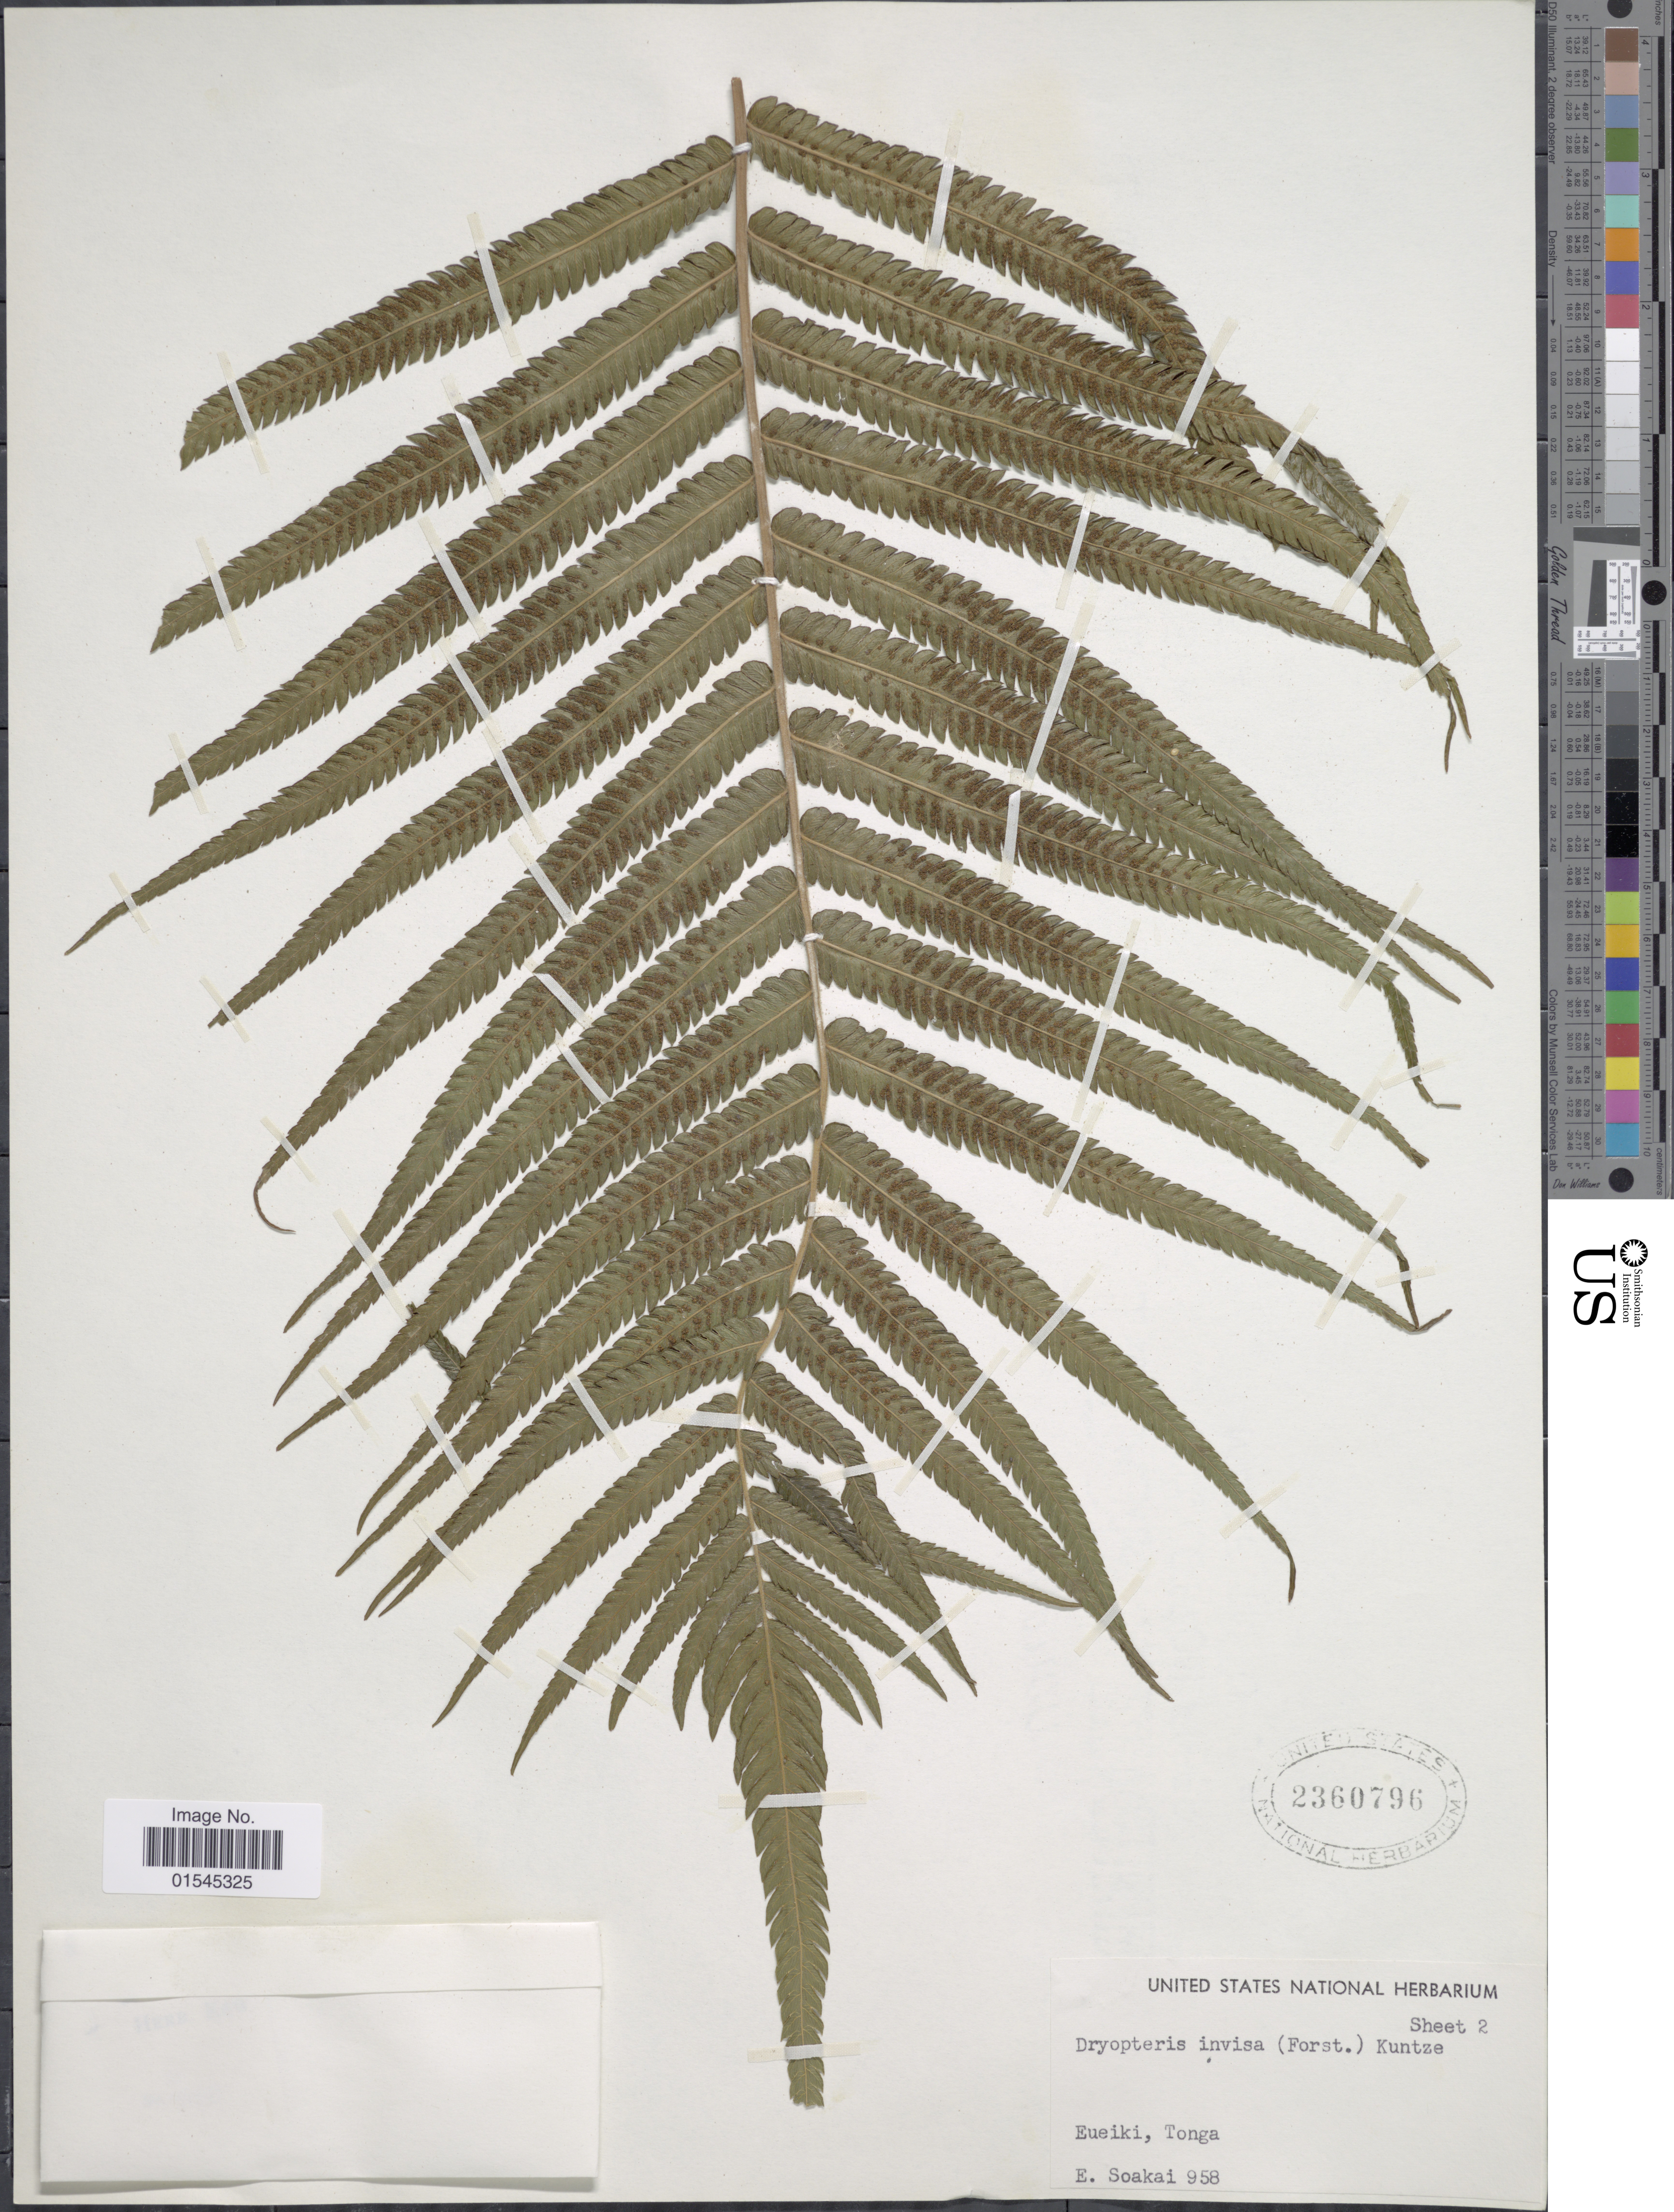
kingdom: Plantae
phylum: Tracheophyta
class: Polypodiopsida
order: Polypodiales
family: Thelypteridaceae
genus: Sphaerostephanos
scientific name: Sphaerostephanos invisus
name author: (G. Forst.) Holttum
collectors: E. Soakai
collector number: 958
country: Tonga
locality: Euaik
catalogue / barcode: US 2360796